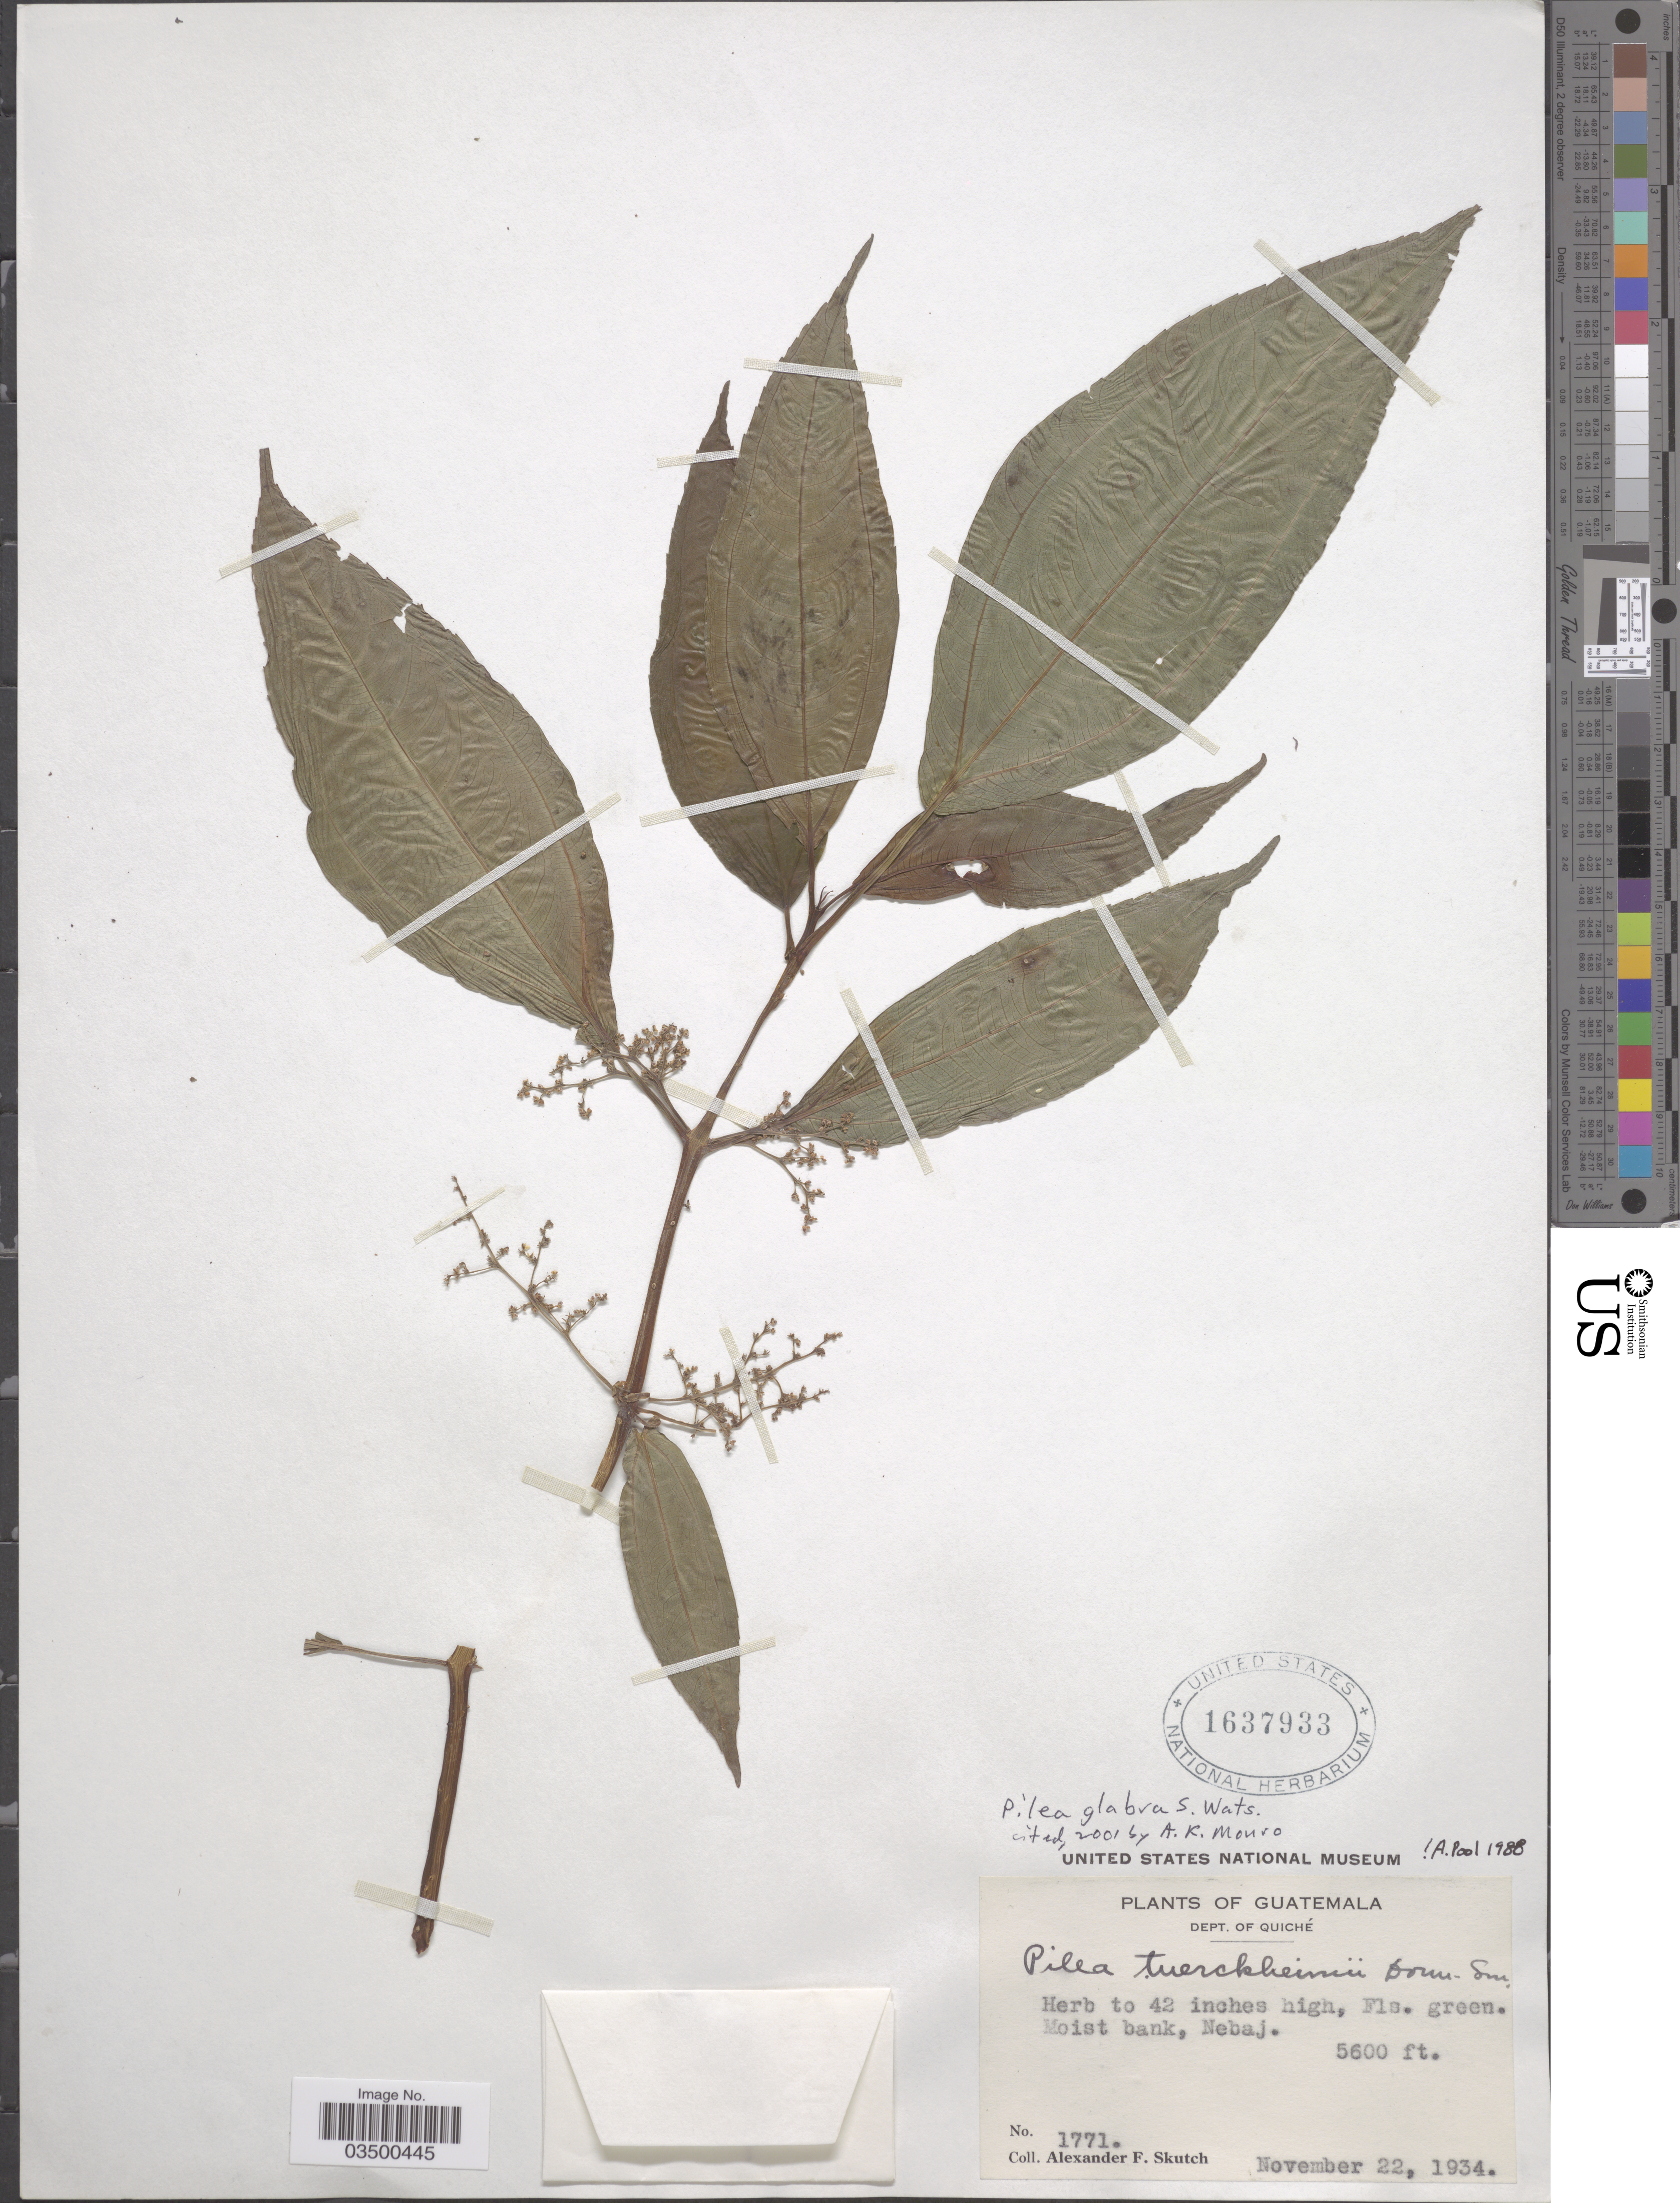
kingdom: Plantae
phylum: Tracheophyta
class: Magnoliopsida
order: Rosales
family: Urticaceae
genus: Pilea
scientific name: Pilea glabra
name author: S. Watson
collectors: A. F. Skutch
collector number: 1771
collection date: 1934-11-22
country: Guatemala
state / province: El Quiche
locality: Dept. of Quiché. Moist bank, Nebaj.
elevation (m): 1707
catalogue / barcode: US 1637933